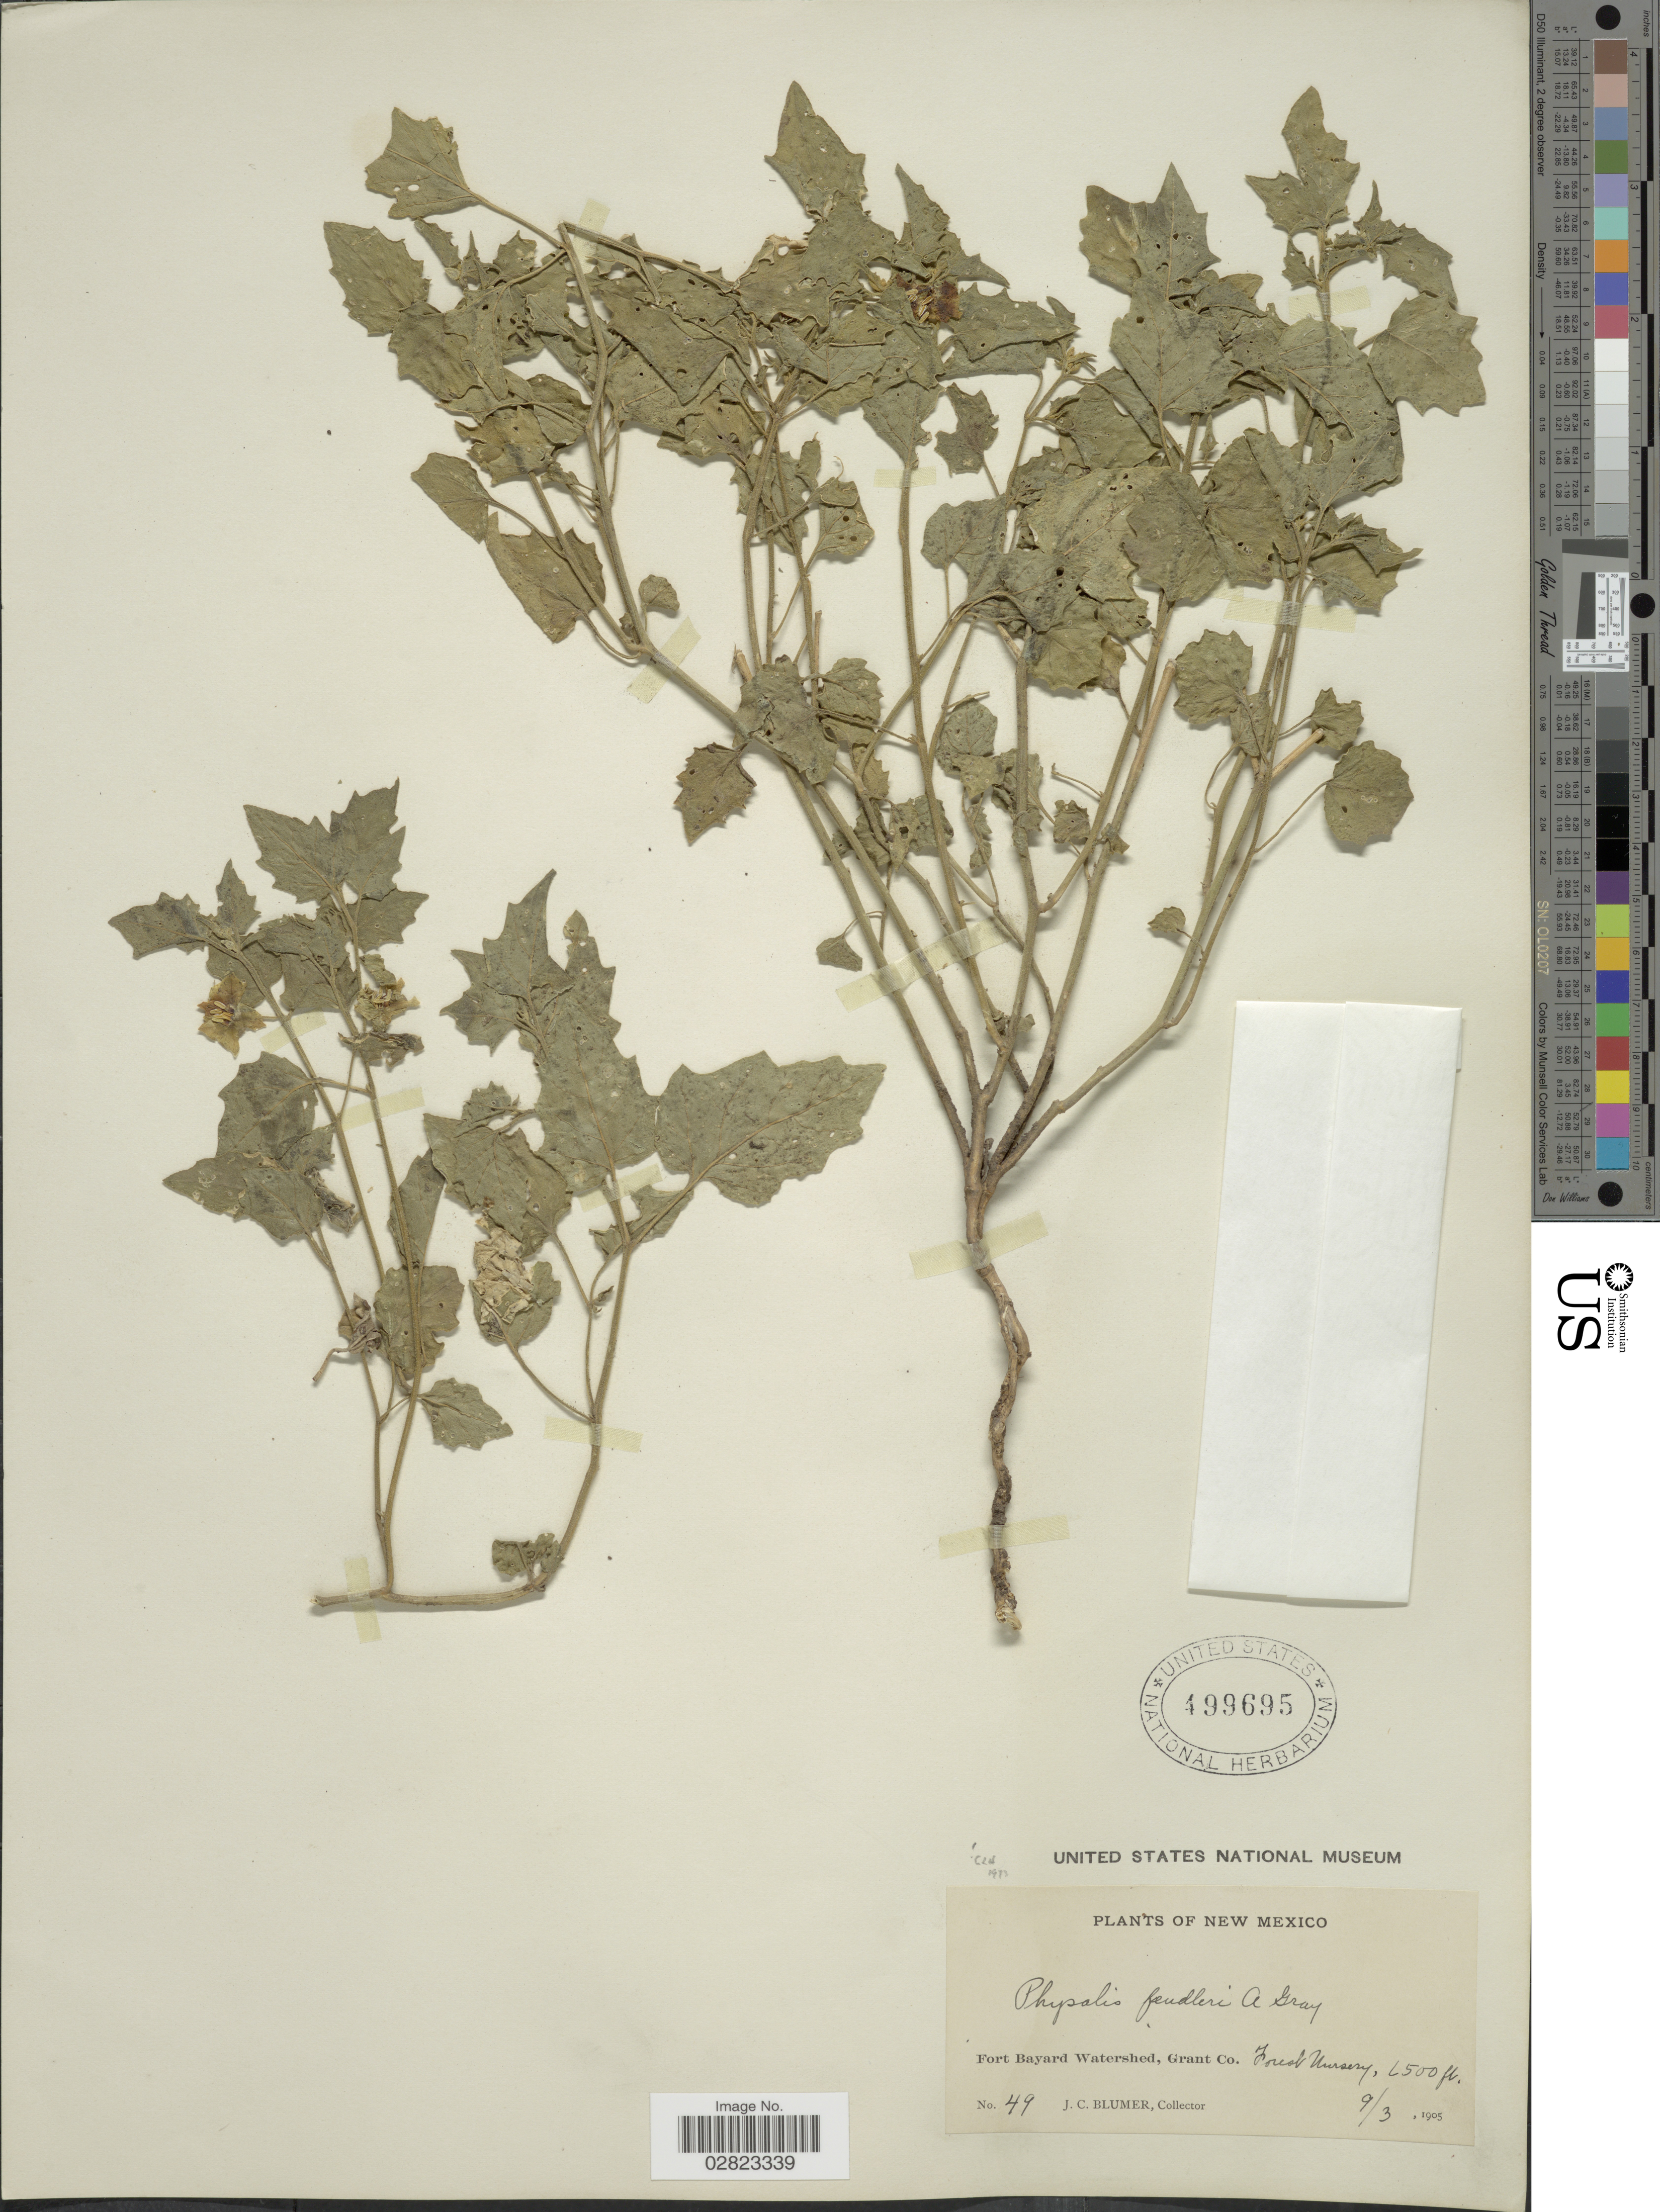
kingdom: Plantae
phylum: Tracheophyta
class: Magnoliopsida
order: Solanales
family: Solanaceae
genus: Physalis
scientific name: Physalis fendleri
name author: A. Gray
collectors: J. C. Blumer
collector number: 49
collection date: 1905-09-03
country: United States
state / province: New Mexico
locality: Fort Bayard Watershed, Grant Co. Forest Nursery.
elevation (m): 1981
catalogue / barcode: US 499695